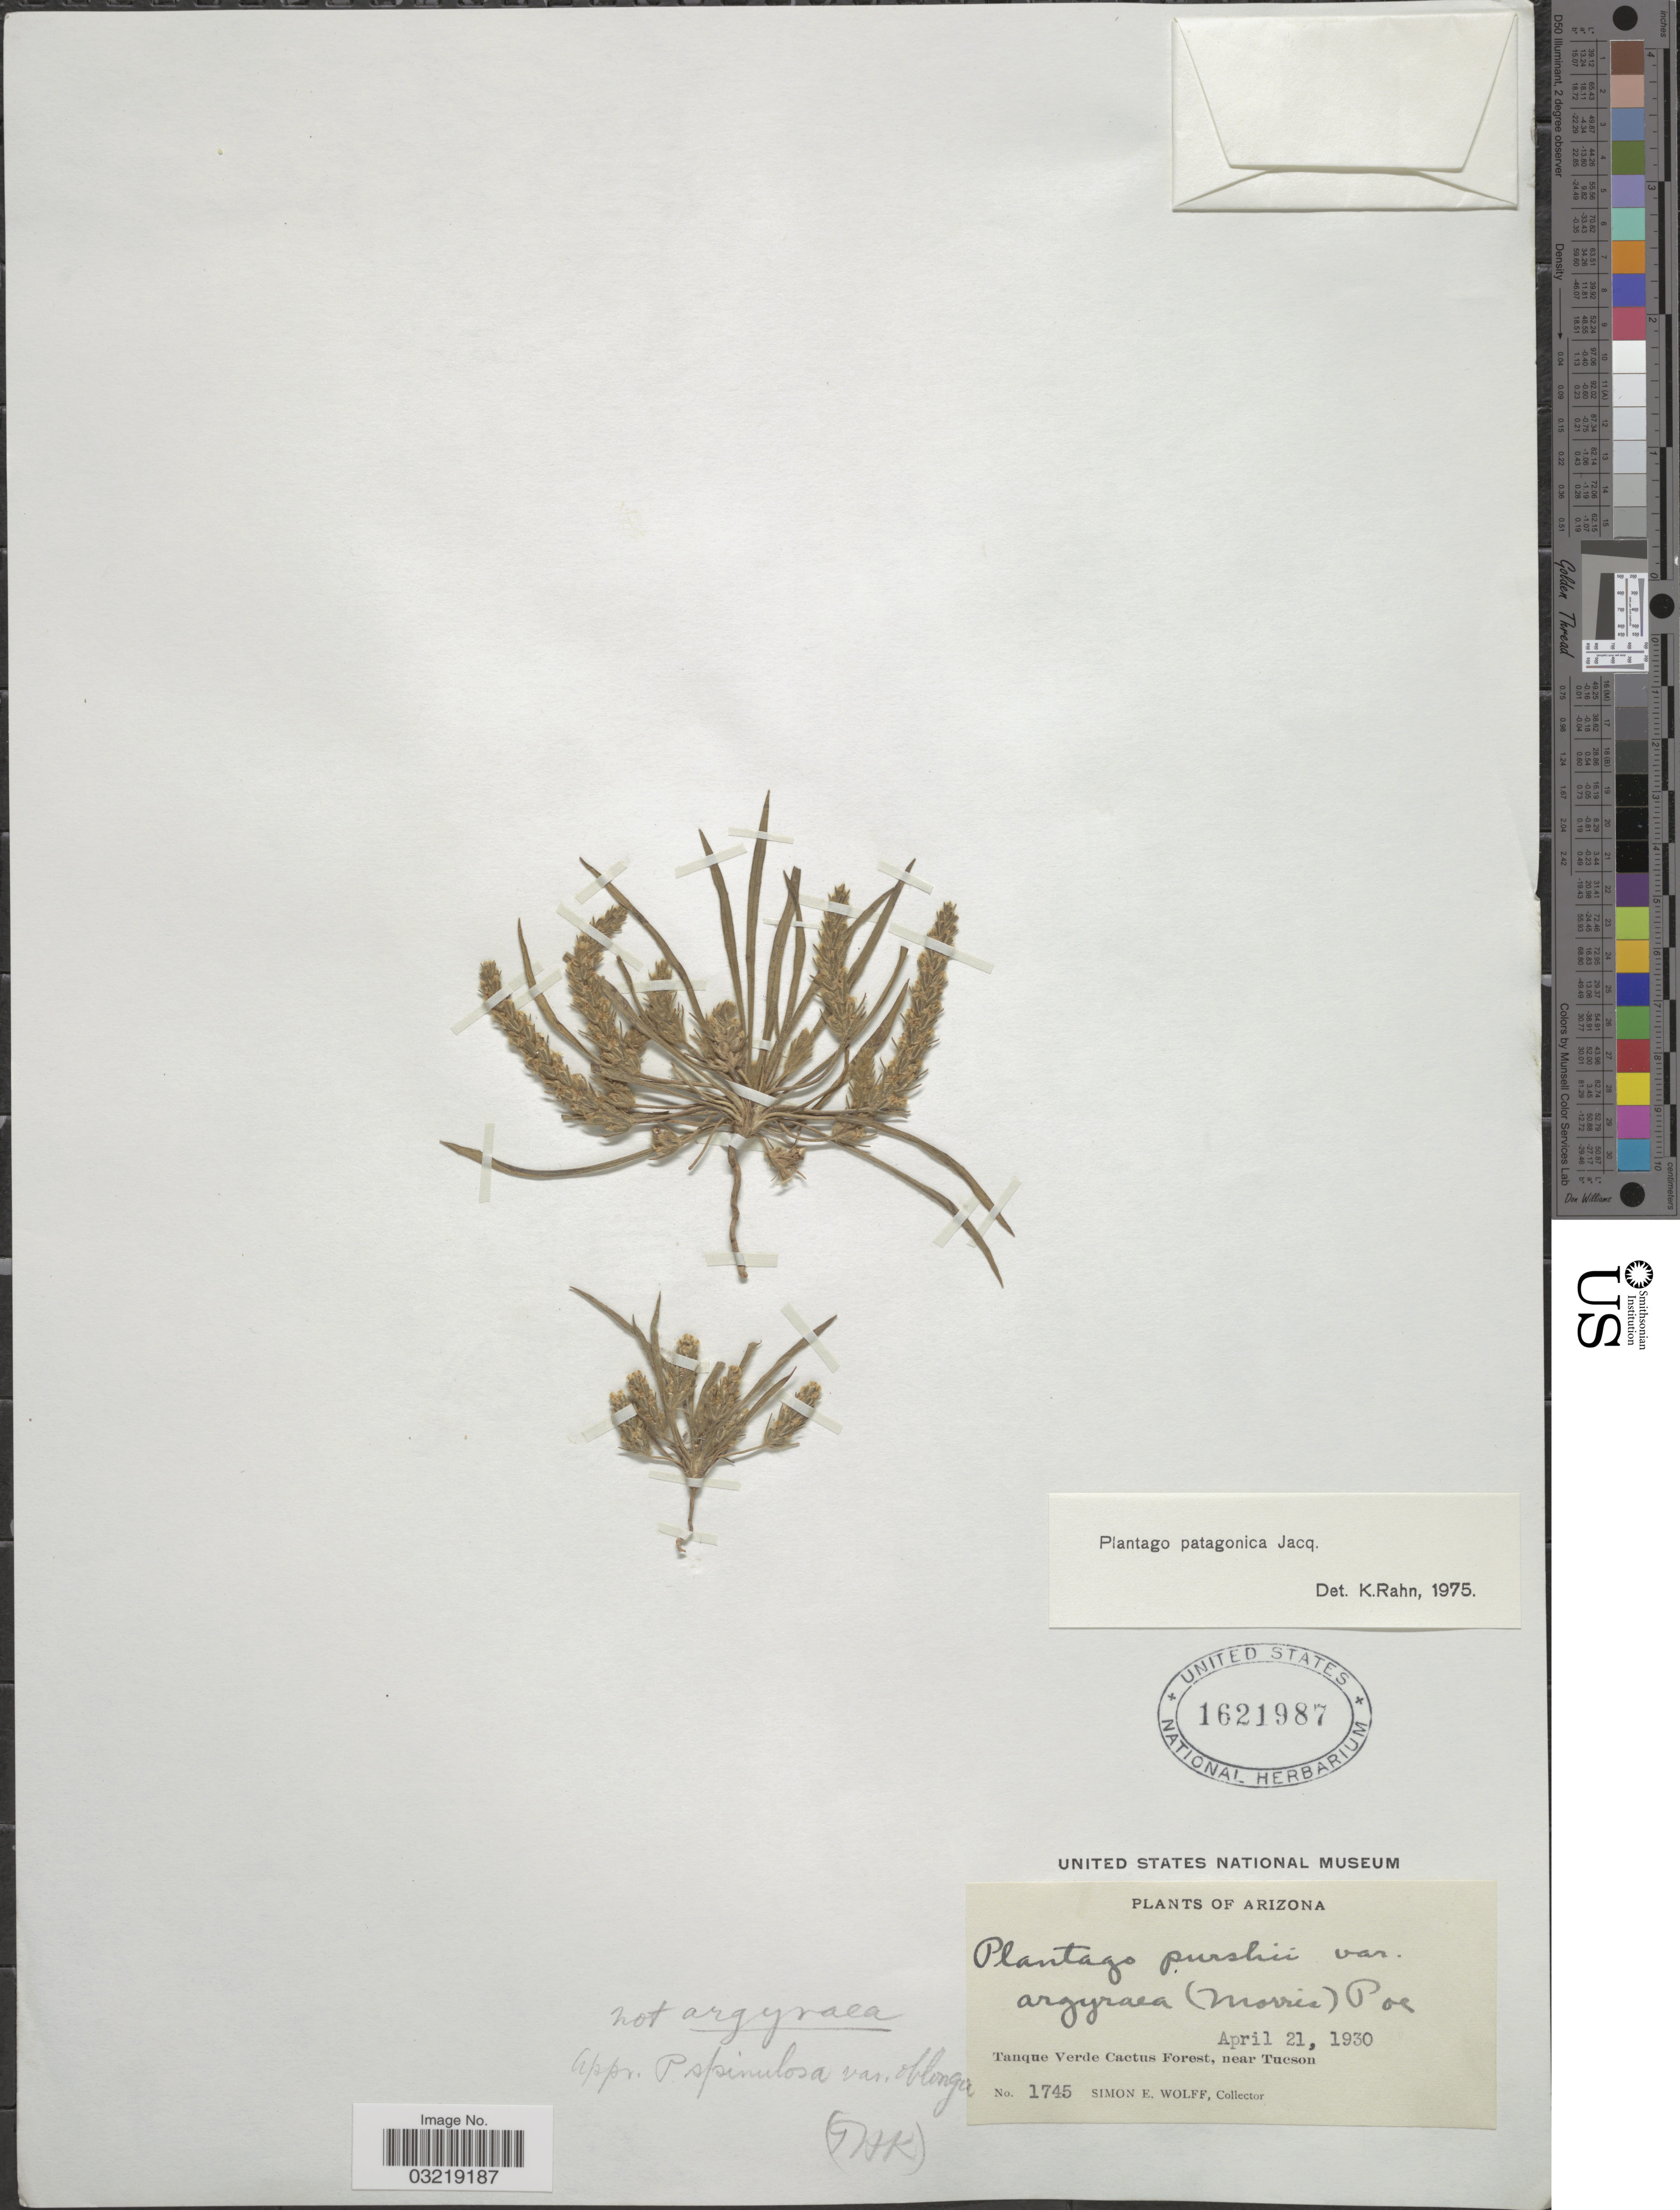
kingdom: Plantae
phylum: Tracheophyta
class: Magnoliopsida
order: Lamiales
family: Plantaginaceae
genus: Plantago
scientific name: Plantago patagonica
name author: Jacq.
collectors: S. E. Wolff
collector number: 1745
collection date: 1930-04-21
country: United States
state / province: Arizona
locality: Tanque Verde Cactus Forest, near Tucson.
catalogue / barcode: US 1621987